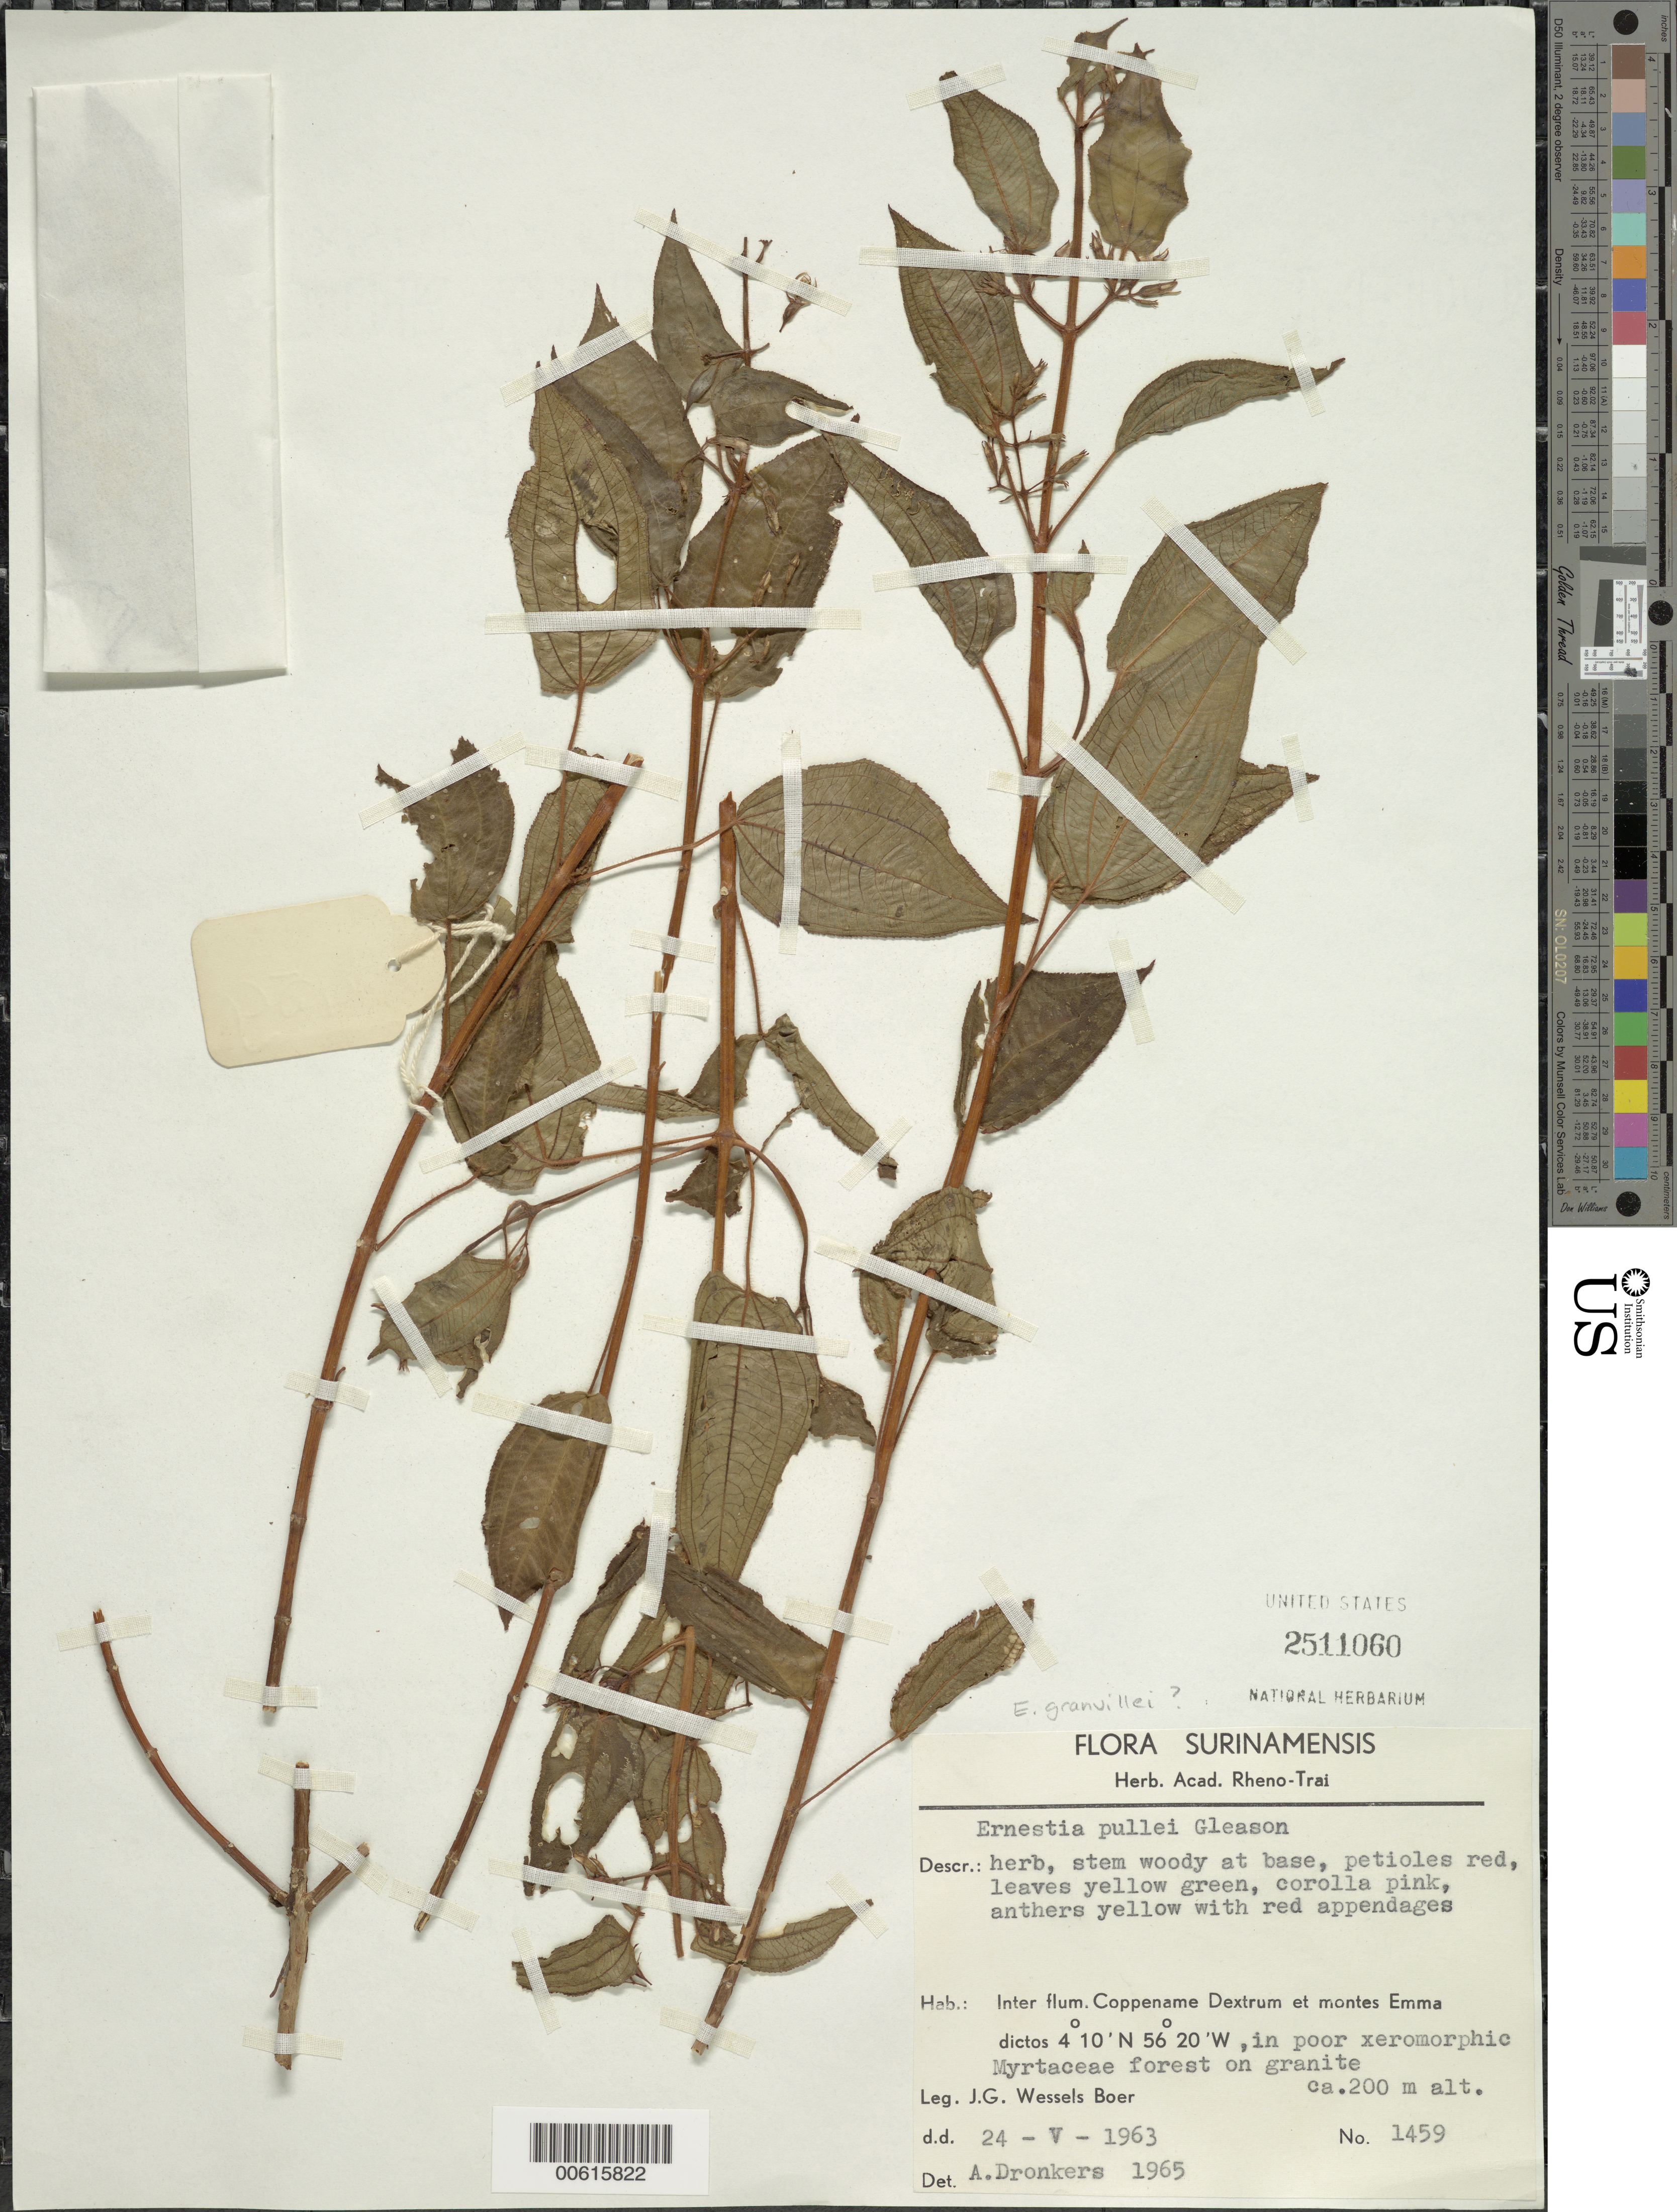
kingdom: Plantae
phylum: Tracheophyta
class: Magnoliopsida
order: Myrtales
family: Melastomataceae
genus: Ernestia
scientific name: Ernestia granvillei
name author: Wurdack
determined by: Nunes da Silva, Diego, (RB), Jardim Botanico do Rio de Janeiro - Herbario (BRAZIL)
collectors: J. G. Wessels Boer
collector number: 1459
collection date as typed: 24-May-63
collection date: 1963-05-24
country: Suriname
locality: Coppename Dextrum inter flum. et montes Emma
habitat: Poor xeromorphic Myrtaceae forest on granite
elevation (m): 200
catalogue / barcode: US 2511060